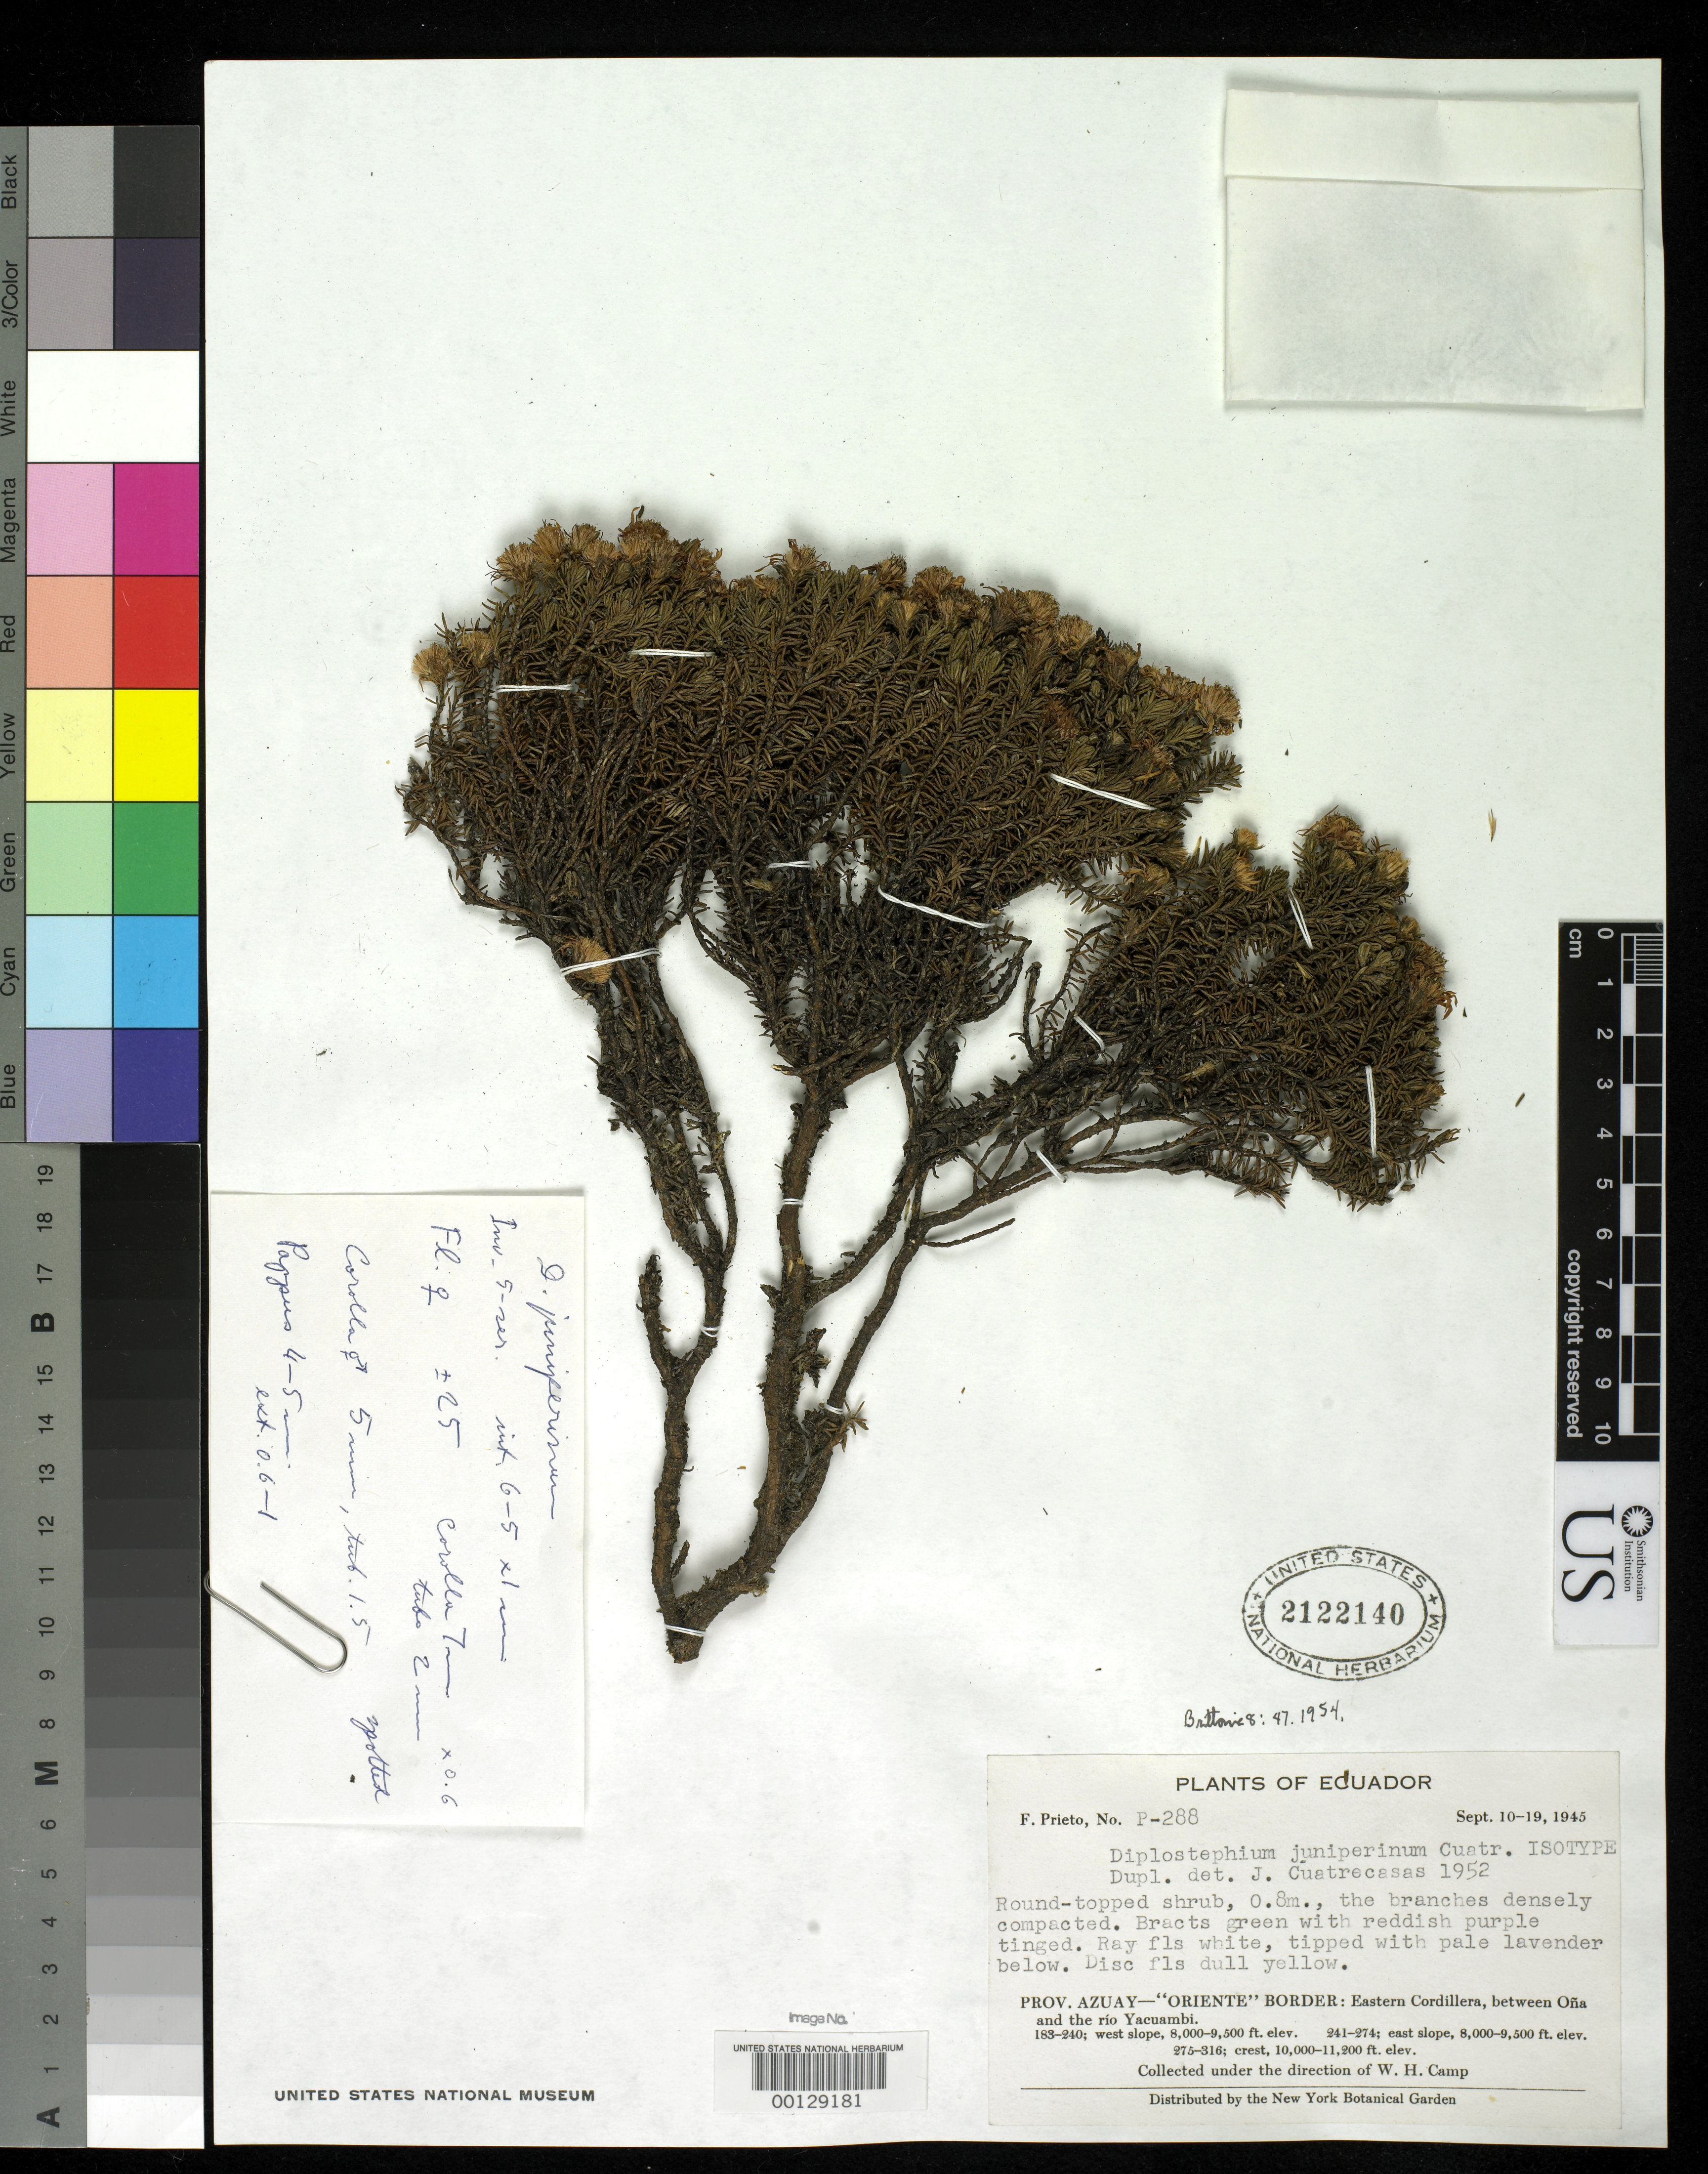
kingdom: Plantae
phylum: Tracheophyta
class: Magnoliopsida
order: Asterales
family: Asteraceae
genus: Diplostephium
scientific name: Diplostephium juniperinum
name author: Cuatrec.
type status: Isotype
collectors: F. Prieto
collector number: P-288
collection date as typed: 10 Sep 1945 to 19 Sep 1945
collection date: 1945-09-10/1945-09-19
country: Ecuador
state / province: Azuay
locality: Between Ona and the Rio Yacuambi.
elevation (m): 2438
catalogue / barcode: US 2122140